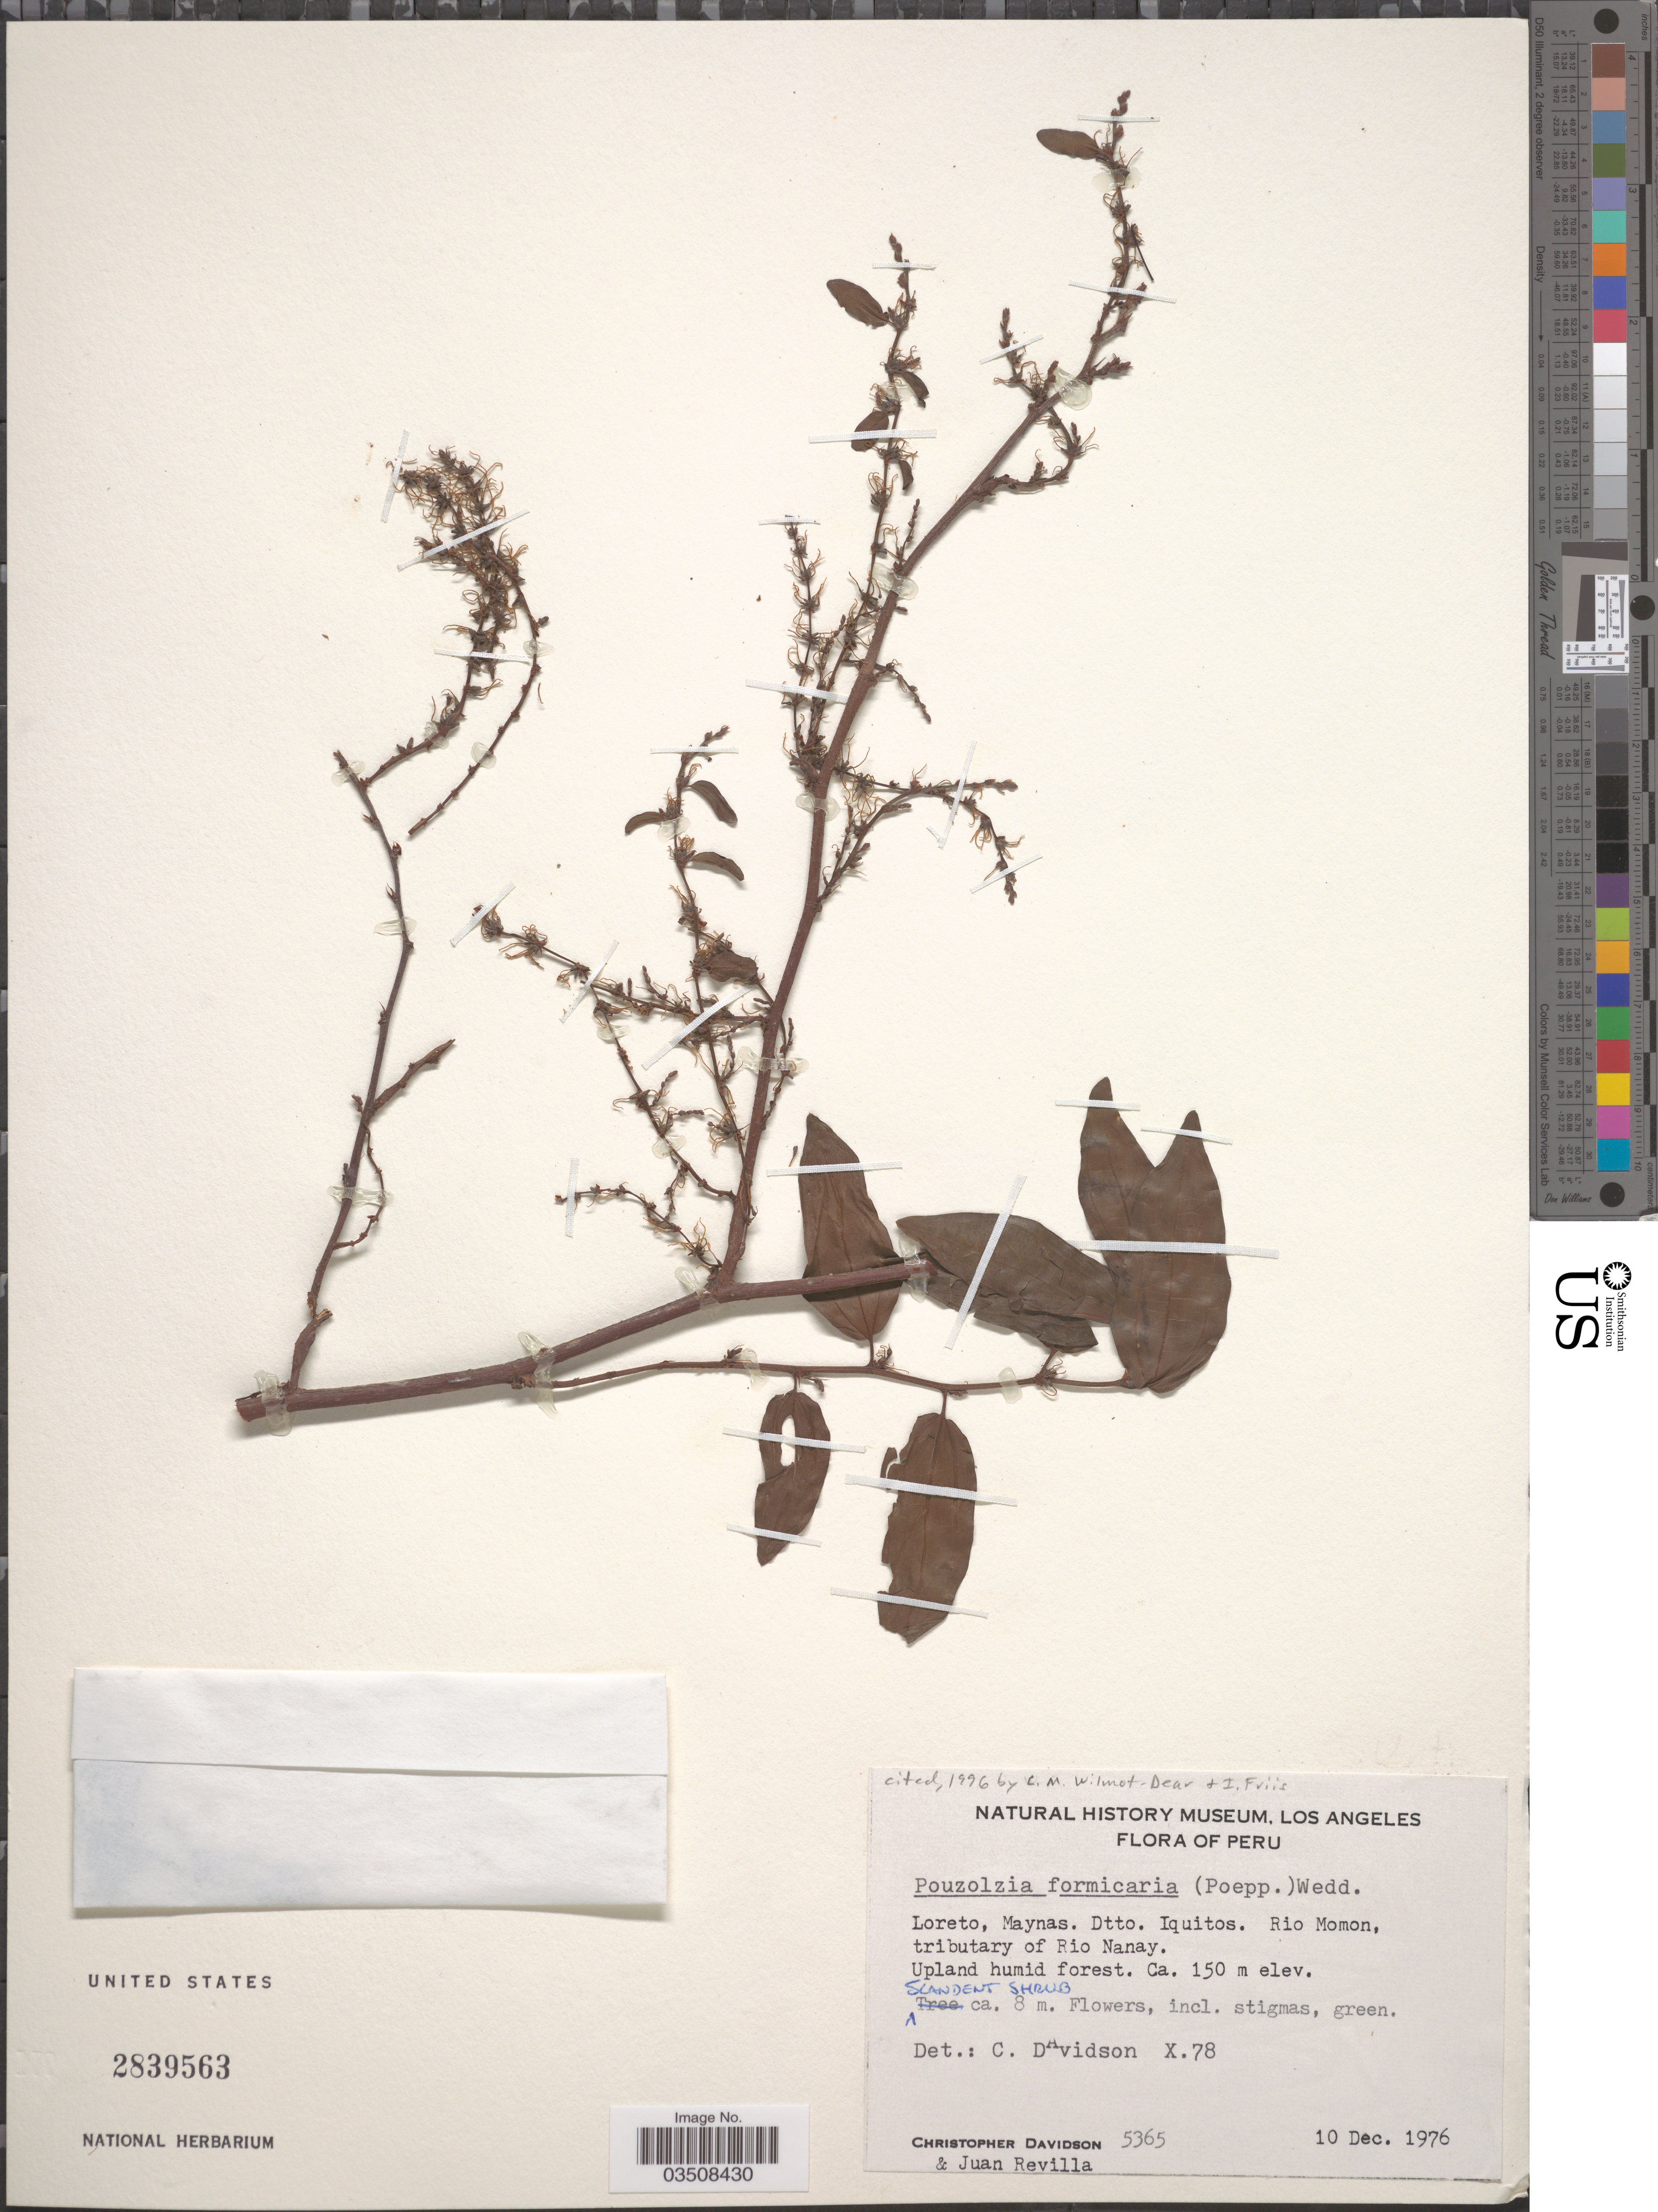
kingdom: Plantae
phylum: Tracheophyta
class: Magnoliopsida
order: Rosales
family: Urticaceae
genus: Pouzolzia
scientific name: Pouzolzia formicaria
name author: (Poepp. ex Wedd.) Wedd.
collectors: C. Davidson & J. Revilla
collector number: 5365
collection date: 1976-12-10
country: Peru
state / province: Loreto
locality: Maynas. Dtto. Iquitos. Rio Momon, tributary of Rio Nanay.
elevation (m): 150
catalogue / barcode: US 2839563